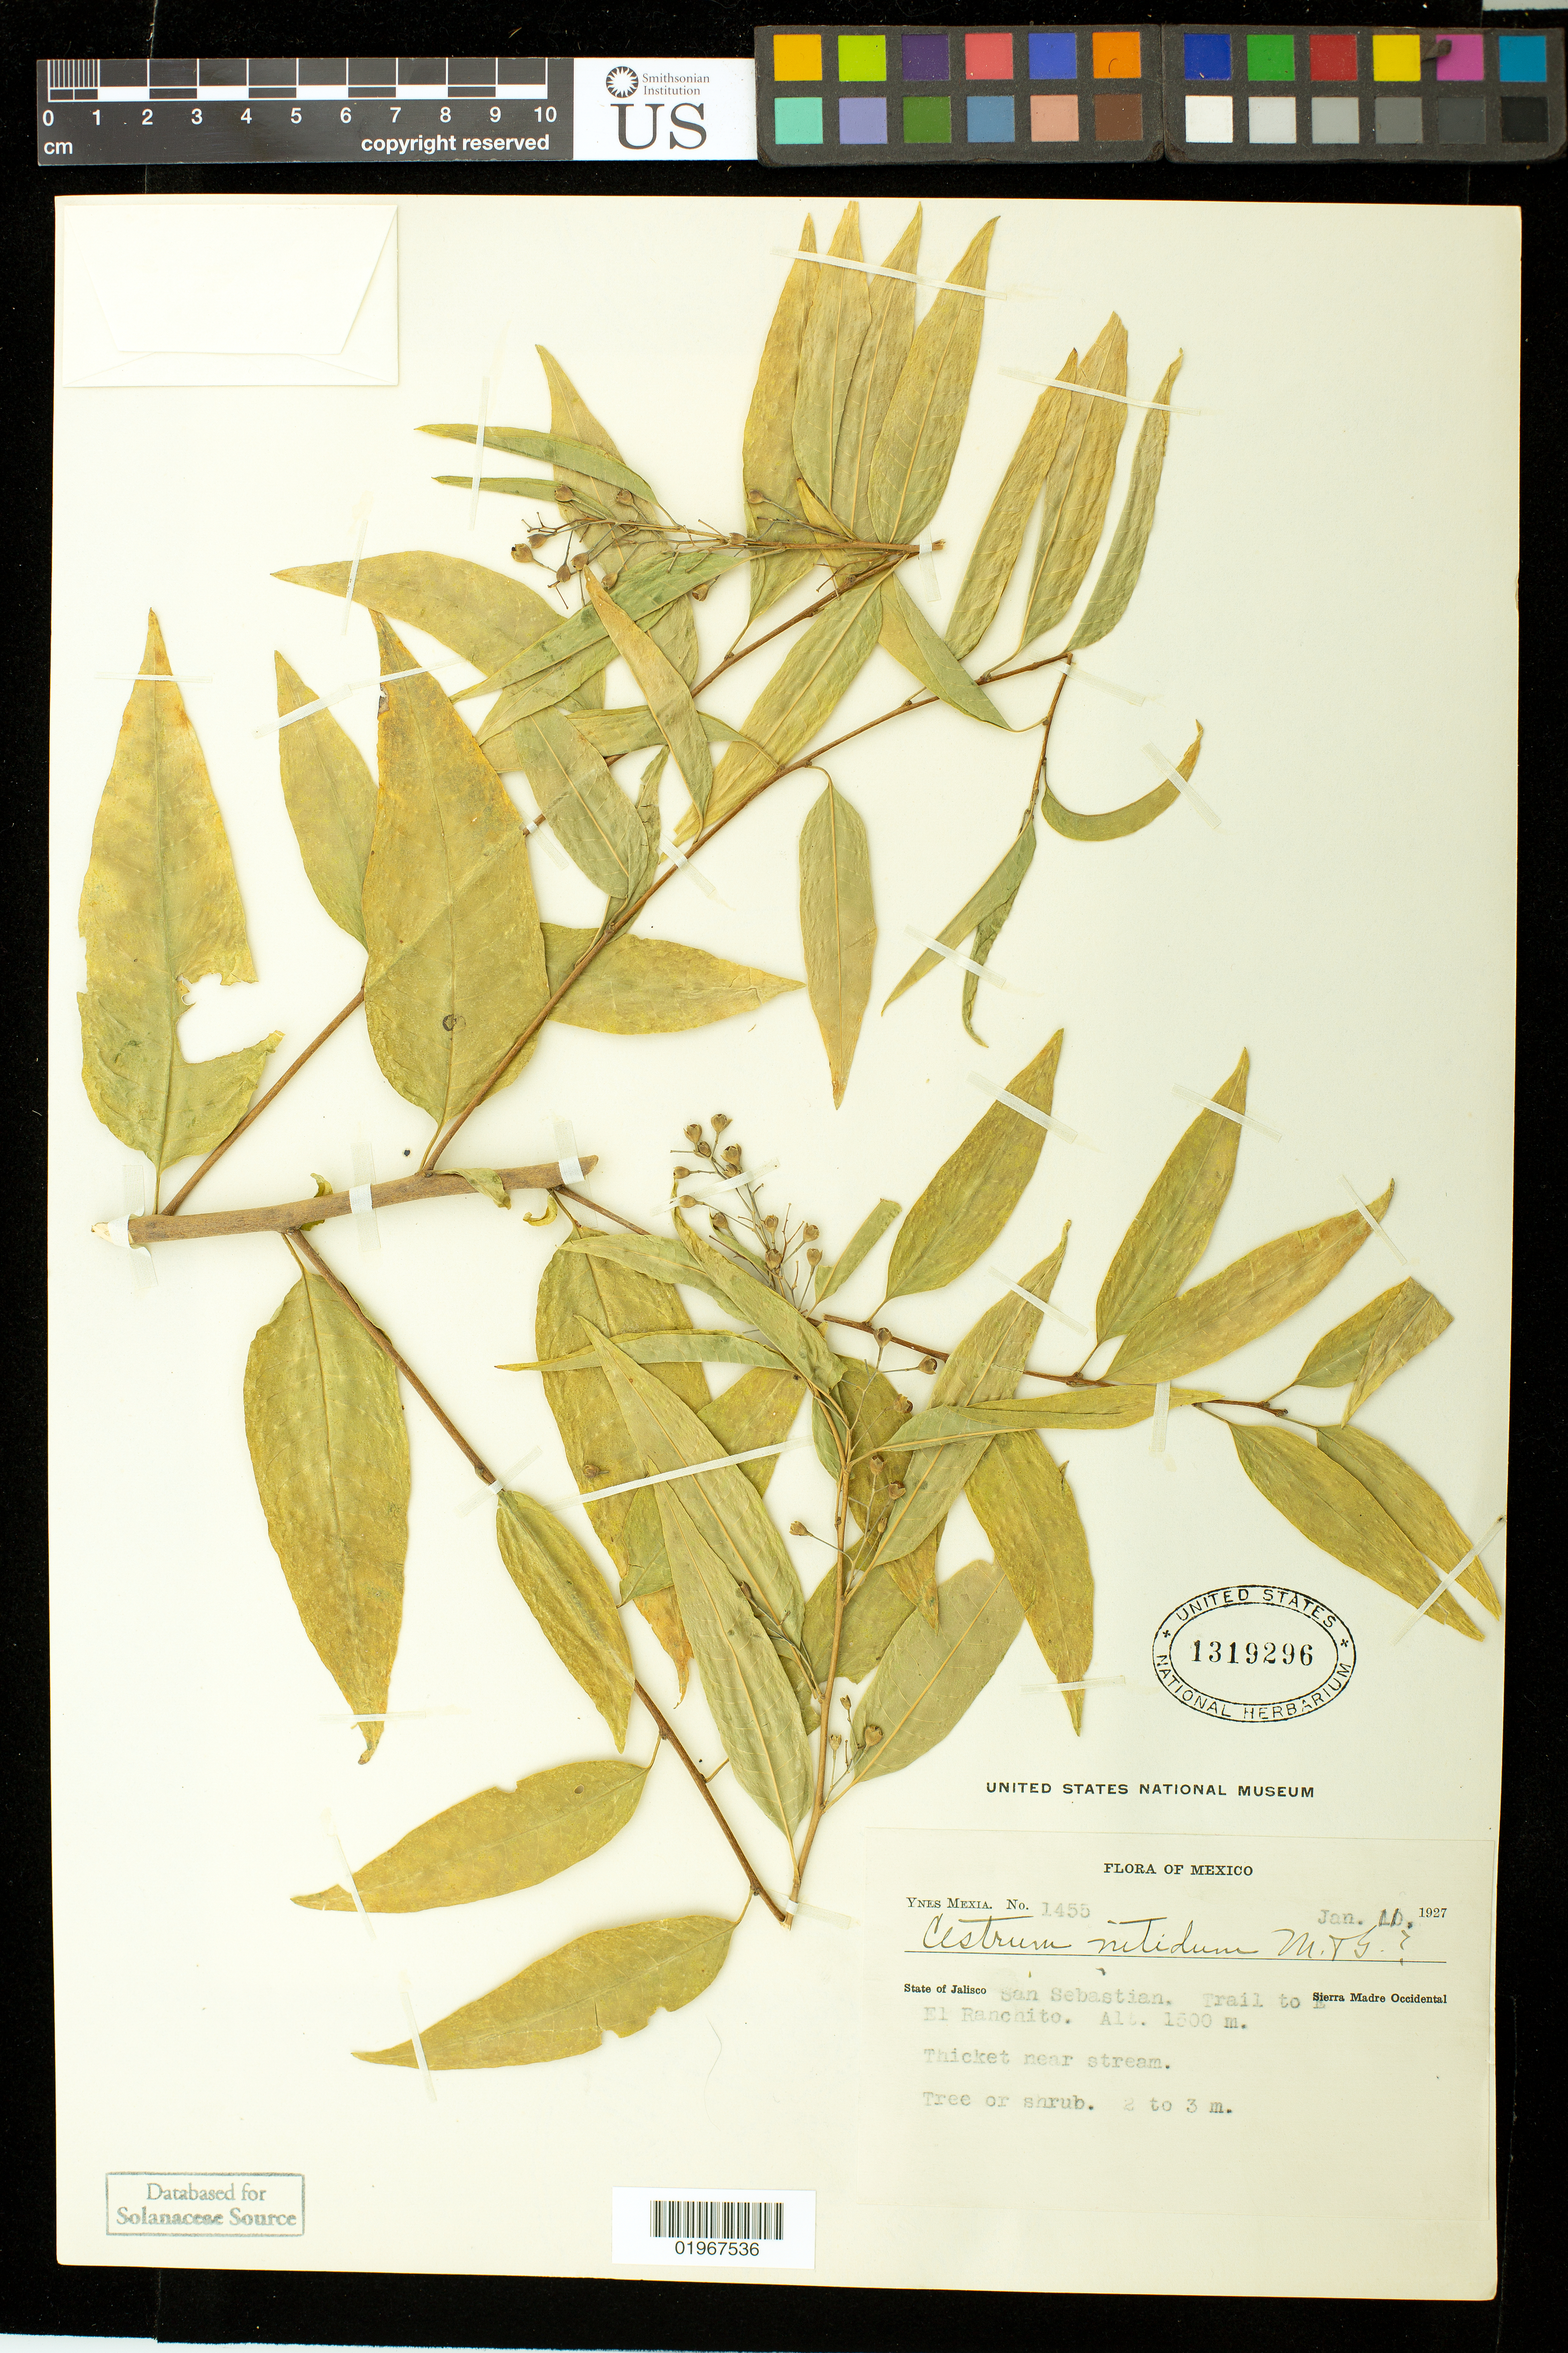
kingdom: Plantae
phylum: Tracheophyta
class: Magnoliopsida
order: Solanales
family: Solanaceae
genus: Cestrum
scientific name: Cestrum nitidum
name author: M. Martens & Galeotti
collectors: Y. Mexia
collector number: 1455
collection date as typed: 11 Jan 1927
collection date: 1927-01-11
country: Mexico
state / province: Jalisco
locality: San Sebastian, trail to El Ranchito, Sierra Madre Occidental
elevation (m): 1500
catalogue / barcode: US 1319296